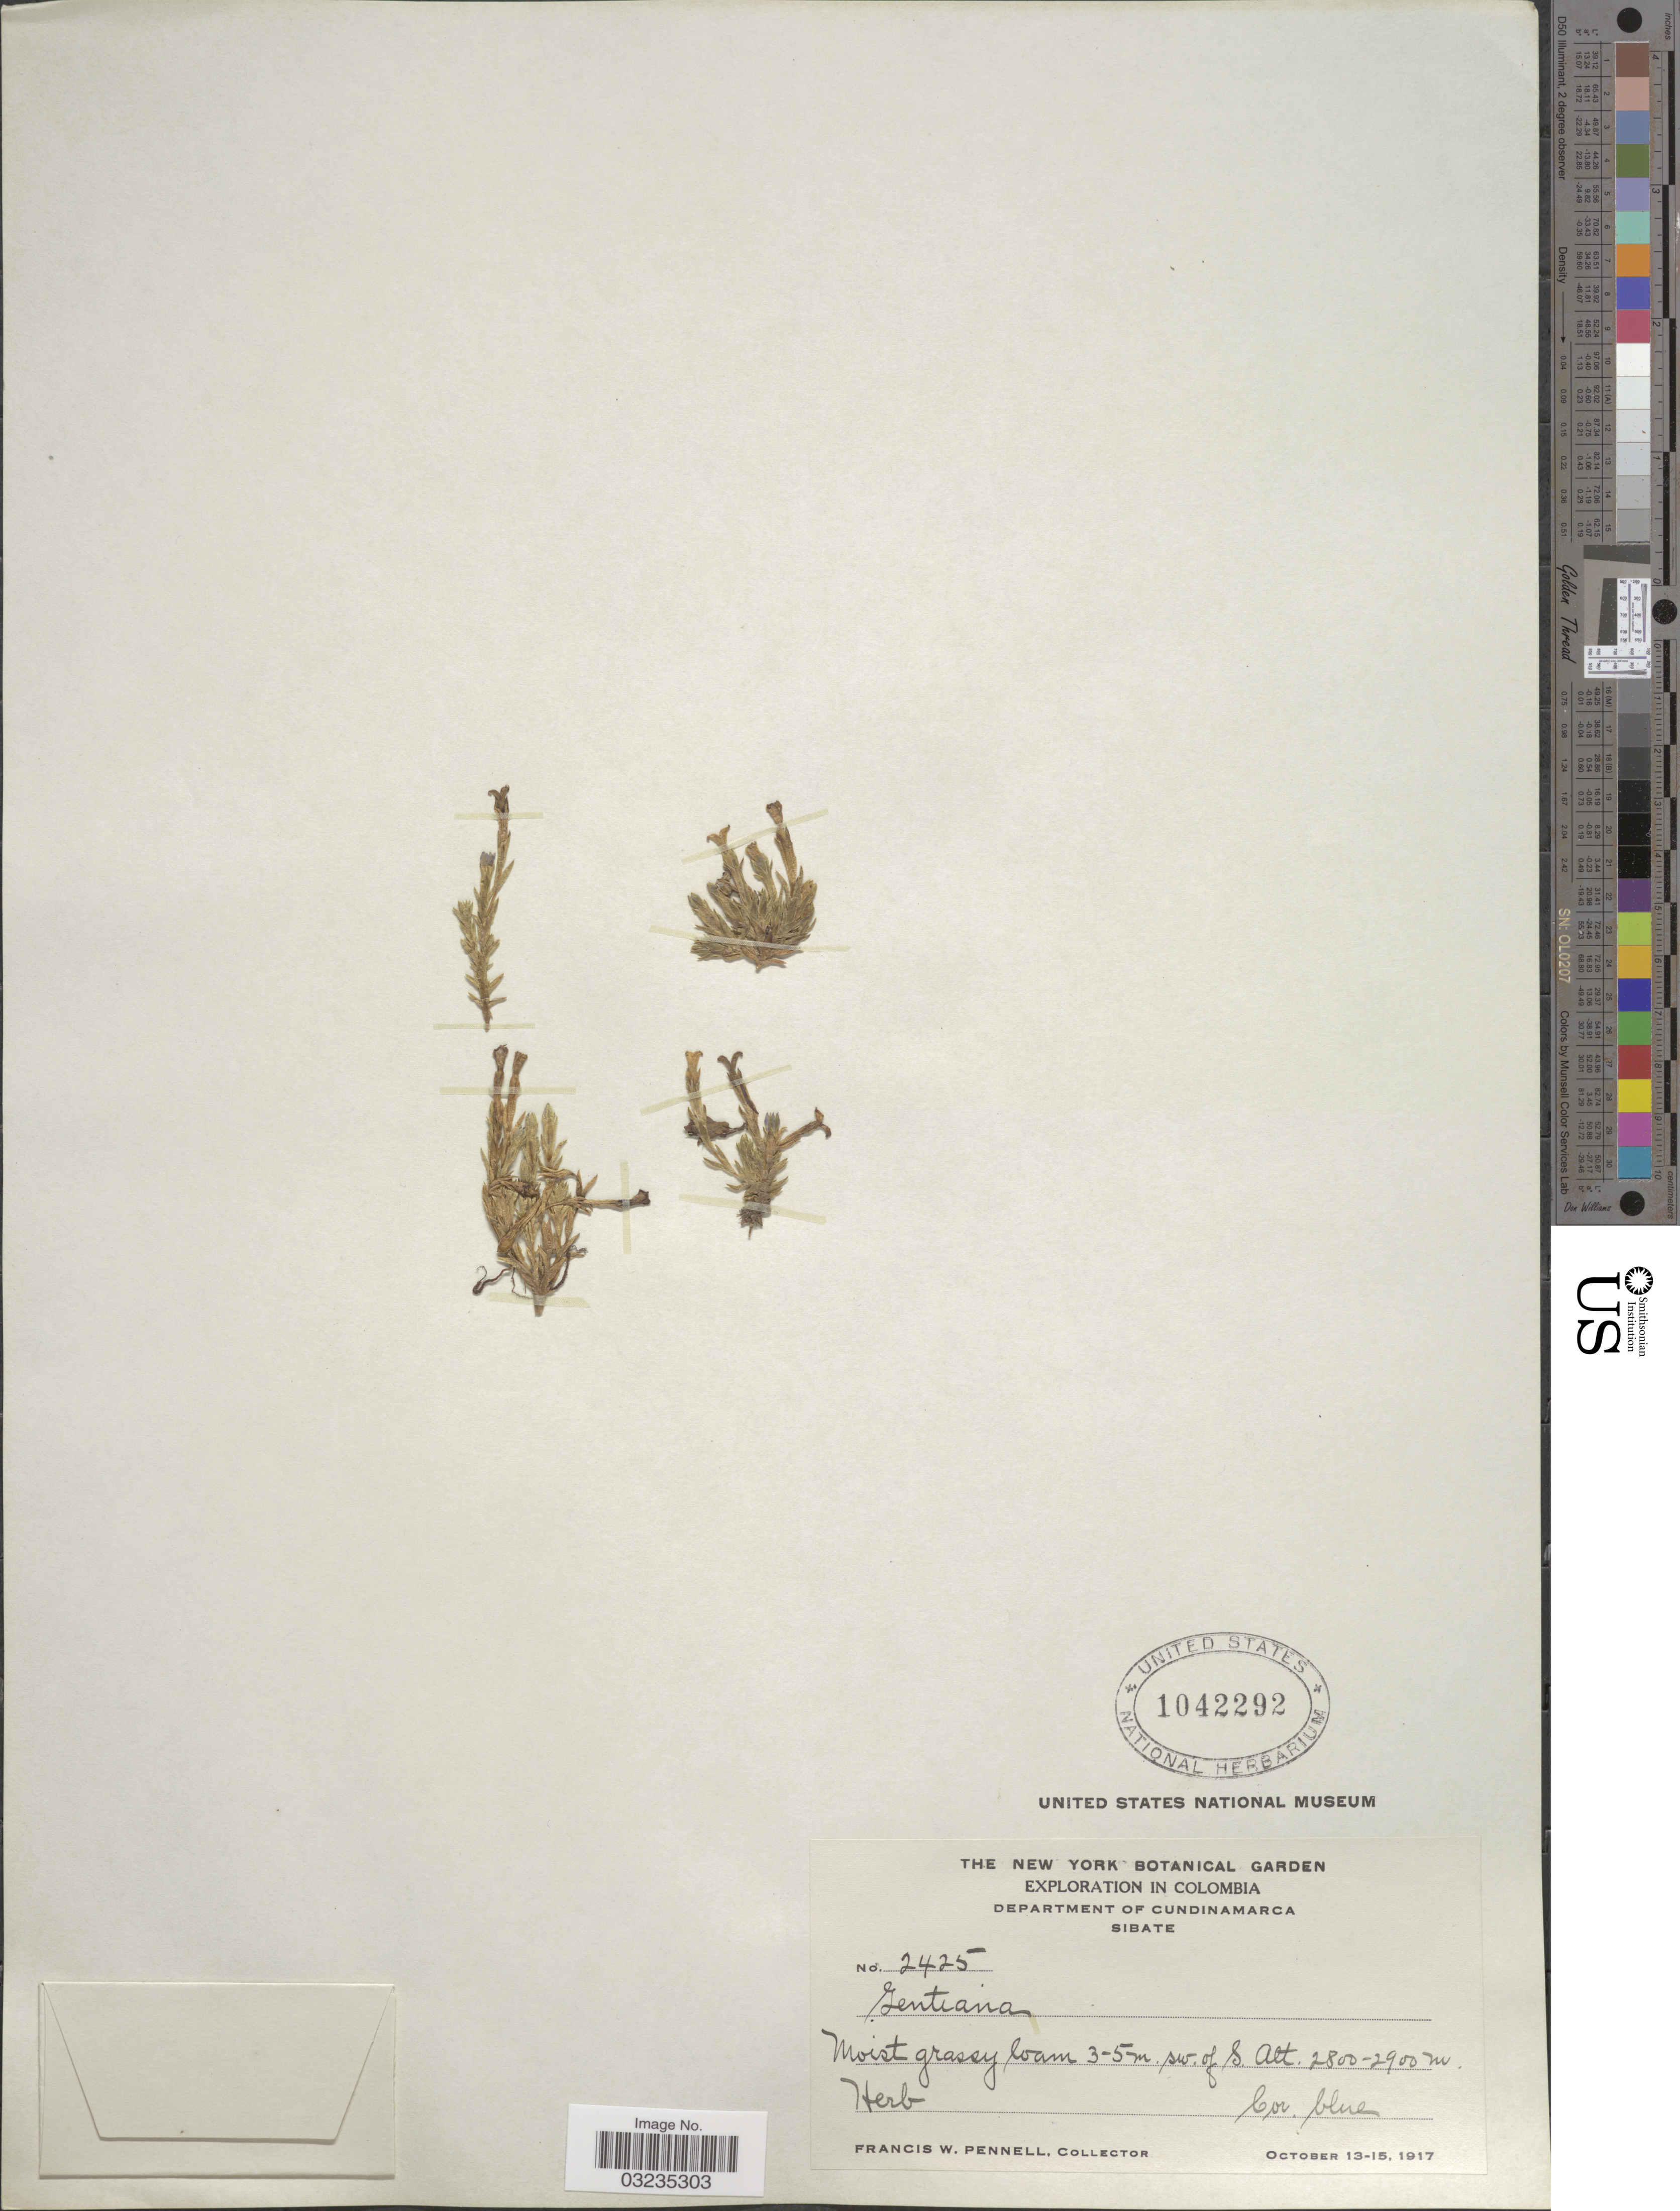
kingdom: Plantae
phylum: Tracheophyta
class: Magnoliopsida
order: Gentianales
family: Gentianaceae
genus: Gentiana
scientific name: Gentiana sedifolia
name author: Kunth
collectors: F. W. Pennell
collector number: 2425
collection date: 1917-10-13/1917-10-15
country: Colombia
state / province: Cundinamarca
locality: Department of Cundinamarca. Sibate. sw. of S.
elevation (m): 2800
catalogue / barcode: US 1042292